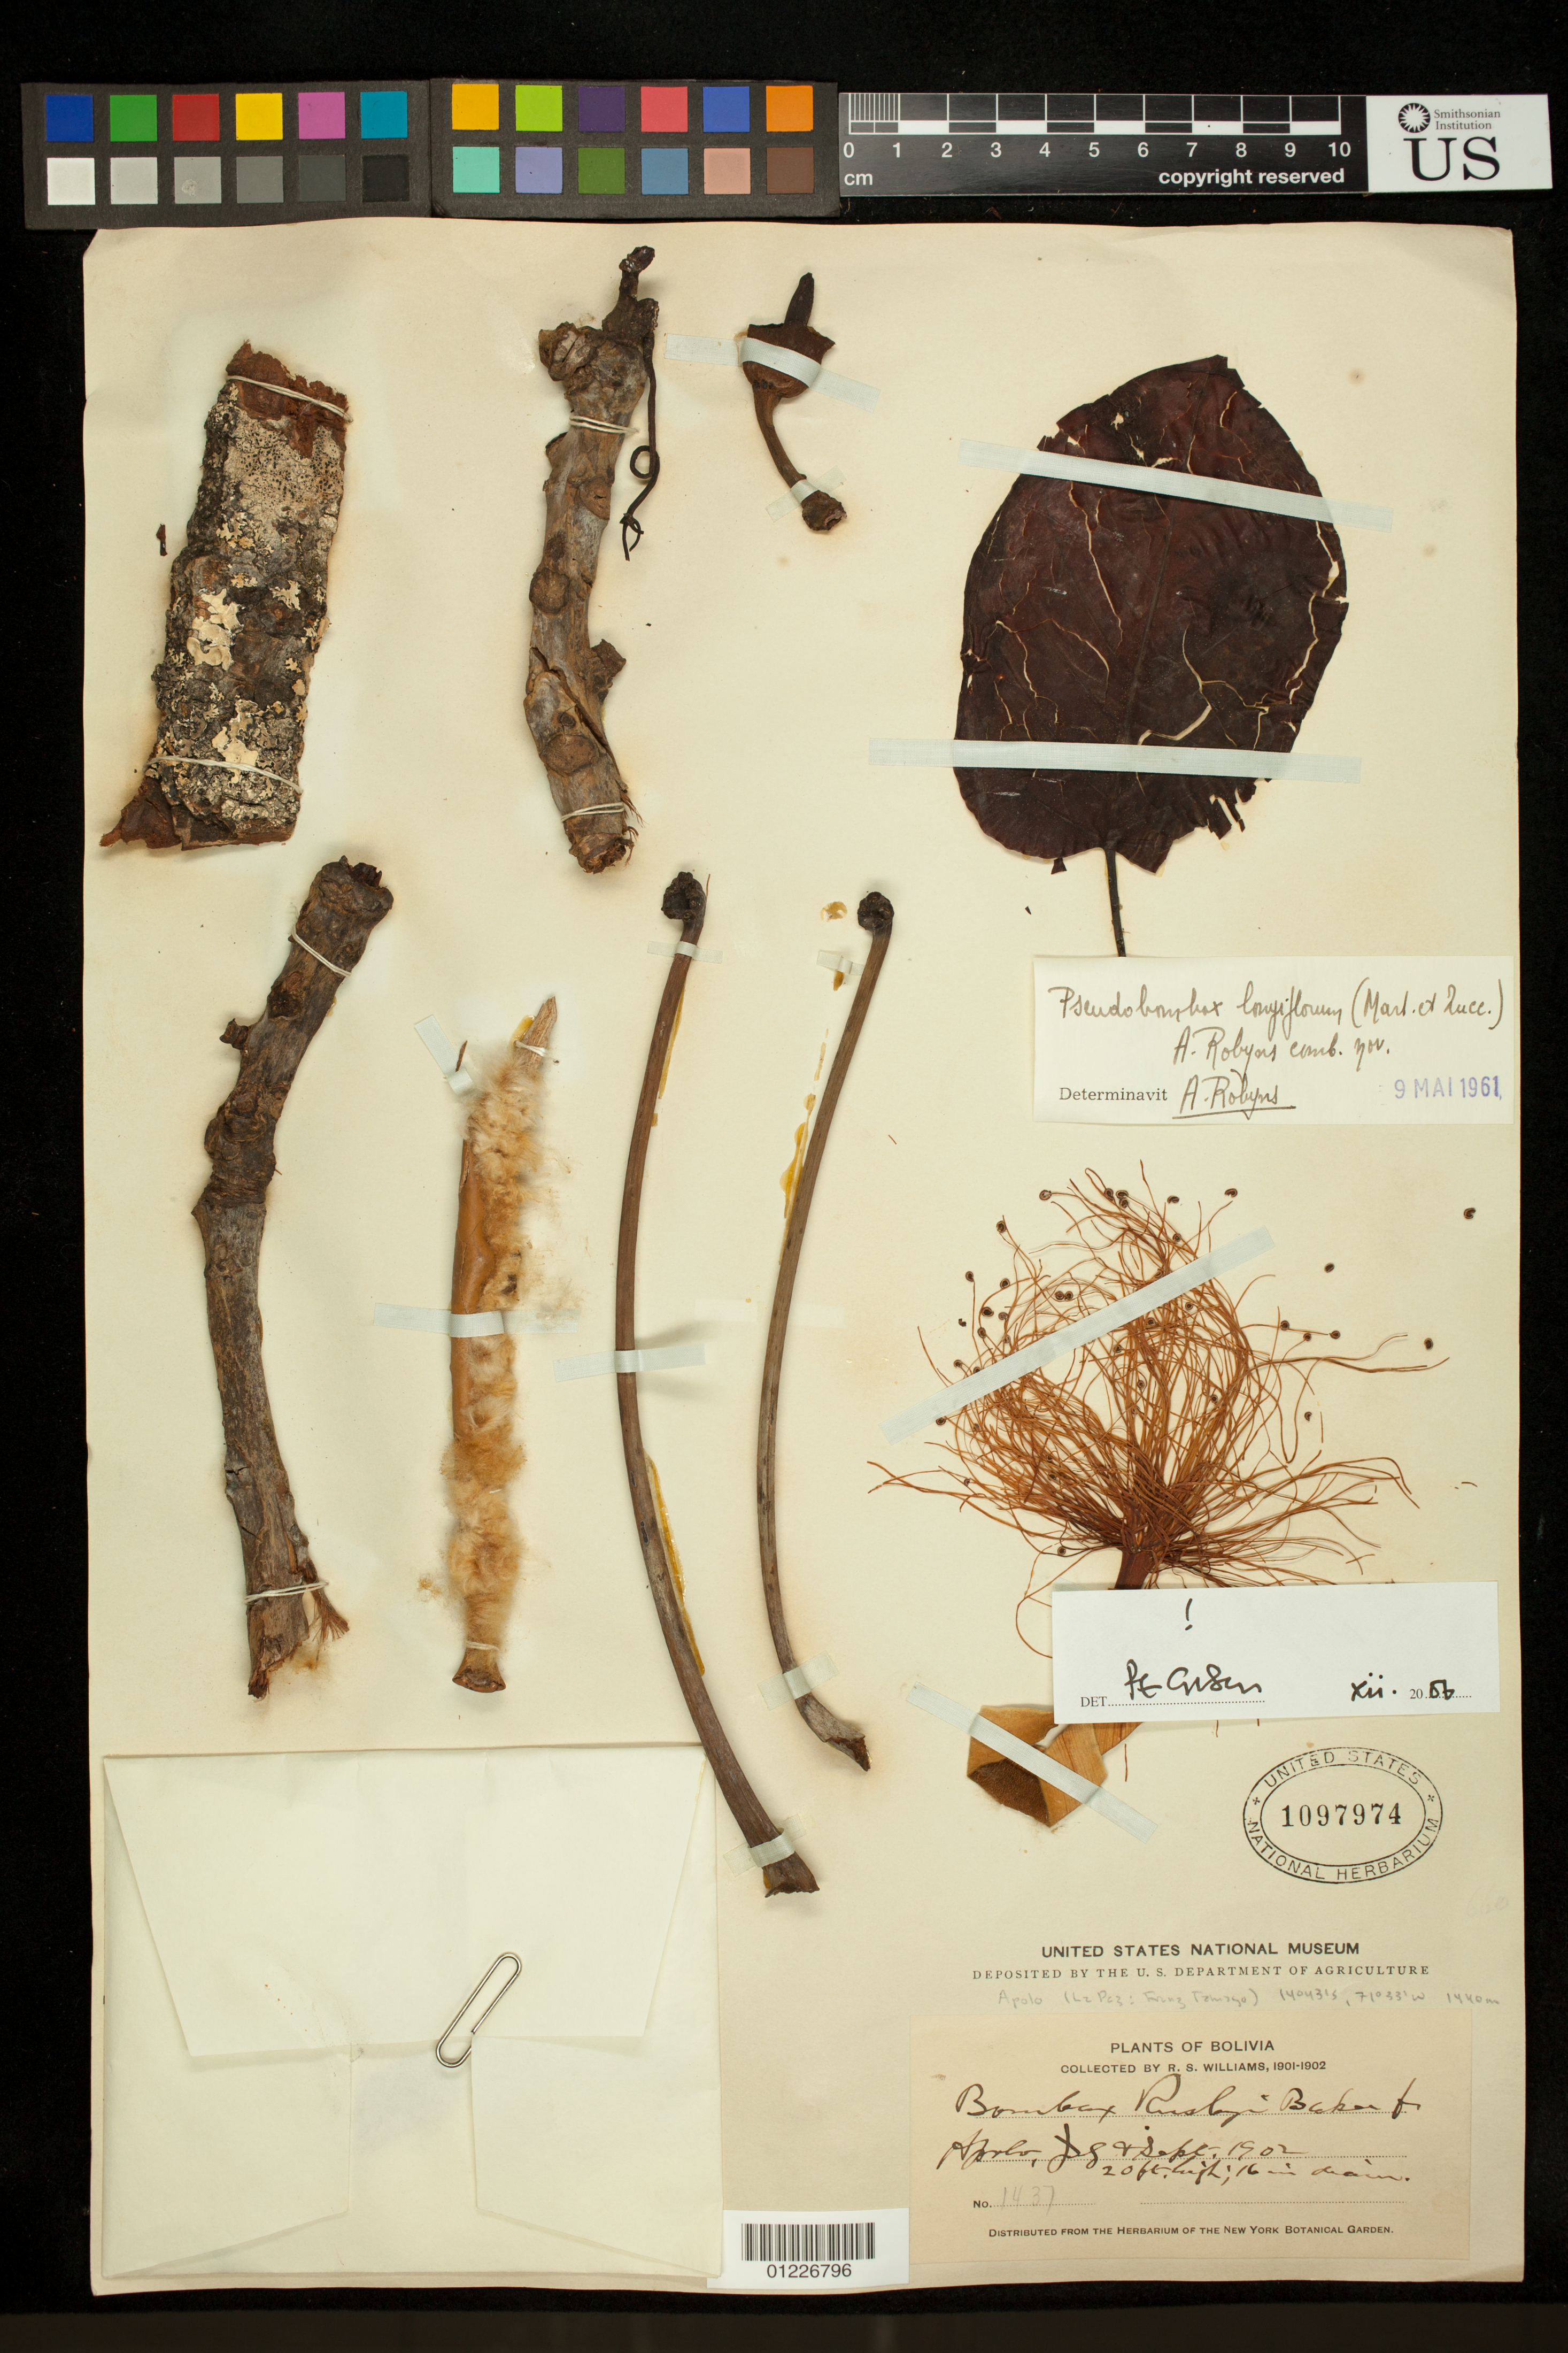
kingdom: Plantae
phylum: Tracheophyta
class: Magnoliopsida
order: Malvales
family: Malvaceae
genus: Pseudobombax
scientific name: Pseudobombax longiflorum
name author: (Mart. & Zucc.) A. Robyns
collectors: R. S. Williams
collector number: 1437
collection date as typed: July & Sept. 1902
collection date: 1902-07,1902-09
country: Bolivia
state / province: La Paz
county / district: Franz Tamayo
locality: Apolo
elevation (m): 1440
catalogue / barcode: US 1097974